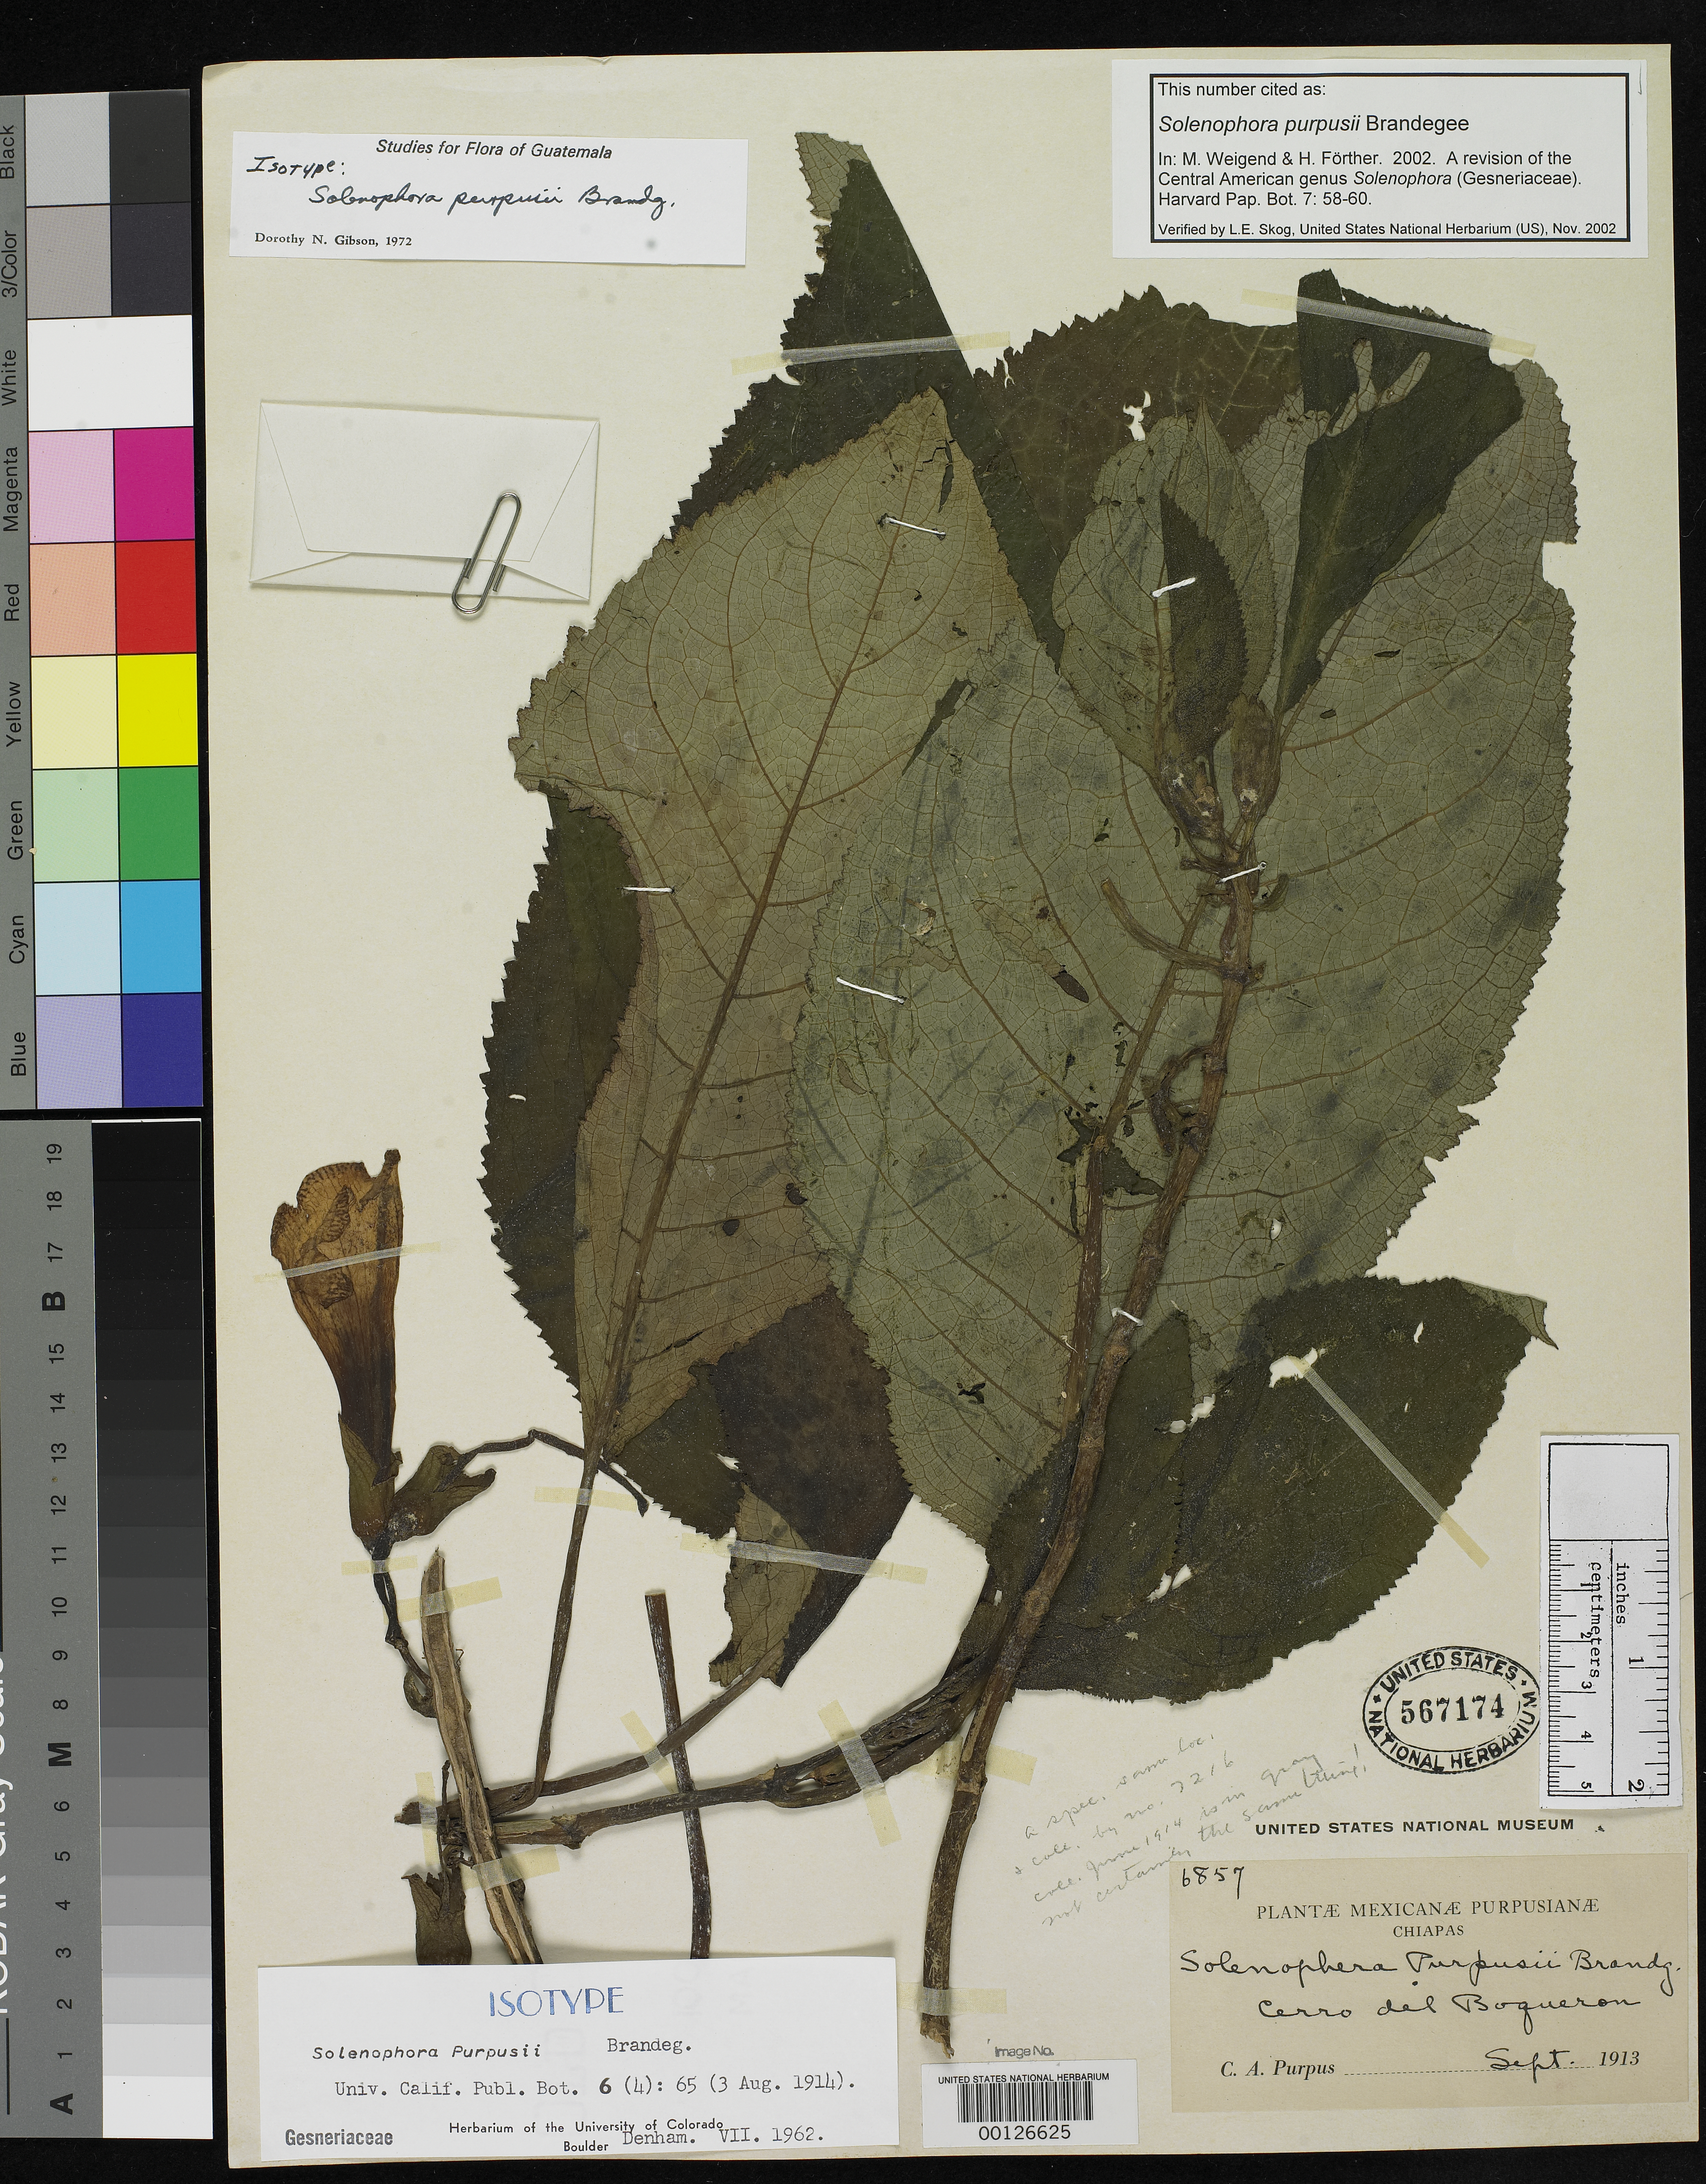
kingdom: Plantae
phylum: Tracheophyta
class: Magnoliopsida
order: Lamiales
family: Gesneriaceae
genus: Solenophora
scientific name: Solenophora purpusii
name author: Brandegee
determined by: Skog, Laurence E.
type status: Isotype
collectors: C. A. Purpus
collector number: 6857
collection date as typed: Sep 1913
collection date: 1913-09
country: Mexico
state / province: Chiapas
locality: Cerro del Boqueron.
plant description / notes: Cited 2002 by Weigend & Förther, Harvard Pap. Bot. 7: 58.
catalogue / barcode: US 567174